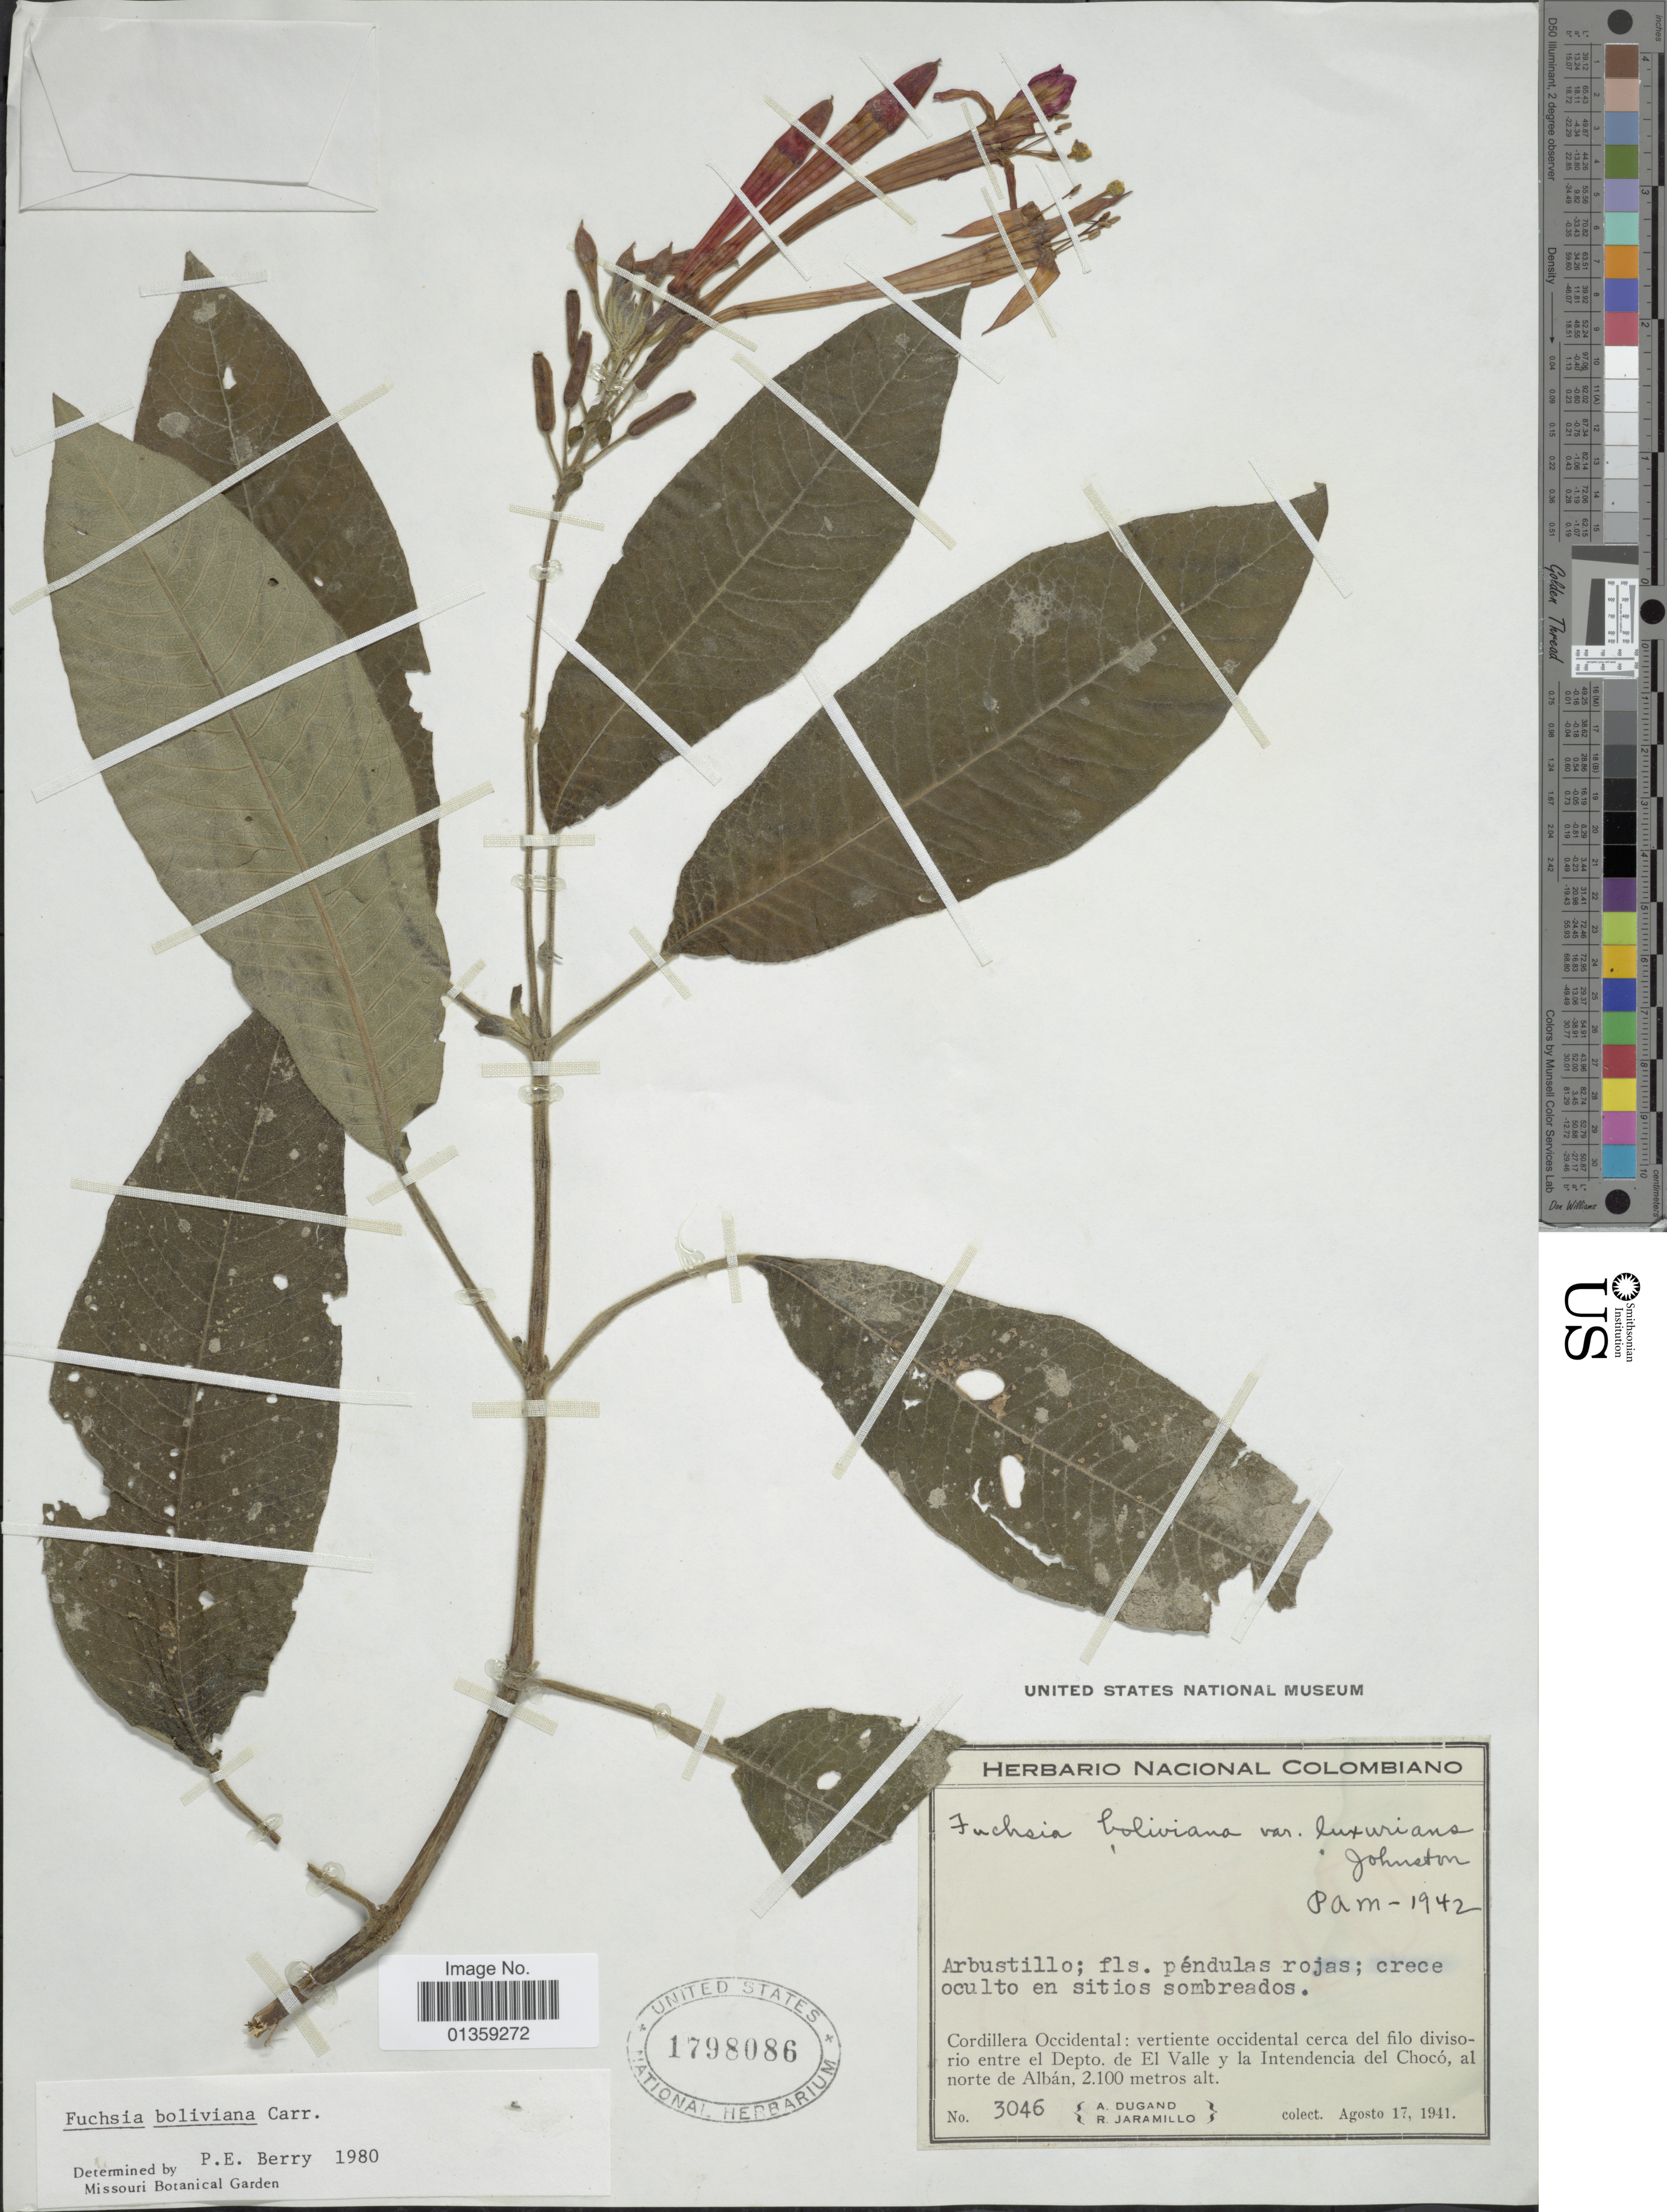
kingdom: Plantae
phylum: Tracheophyta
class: Magnoliopsida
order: Myrtales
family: Onagraceae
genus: Fuchsia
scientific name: Fuchsia boliviana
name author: Carrière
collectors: A. Dugand & R. Jaramillo M.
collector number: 3046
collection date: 1941-08-17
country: Colombia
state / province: Chocó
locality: Cordillera Occidental: vertiente occidental cerca del filo divisorio entre el Depto. de El Valle y la Intendencia del Chocó, al norte de Albán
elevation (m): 2100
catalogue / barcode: US 1798086